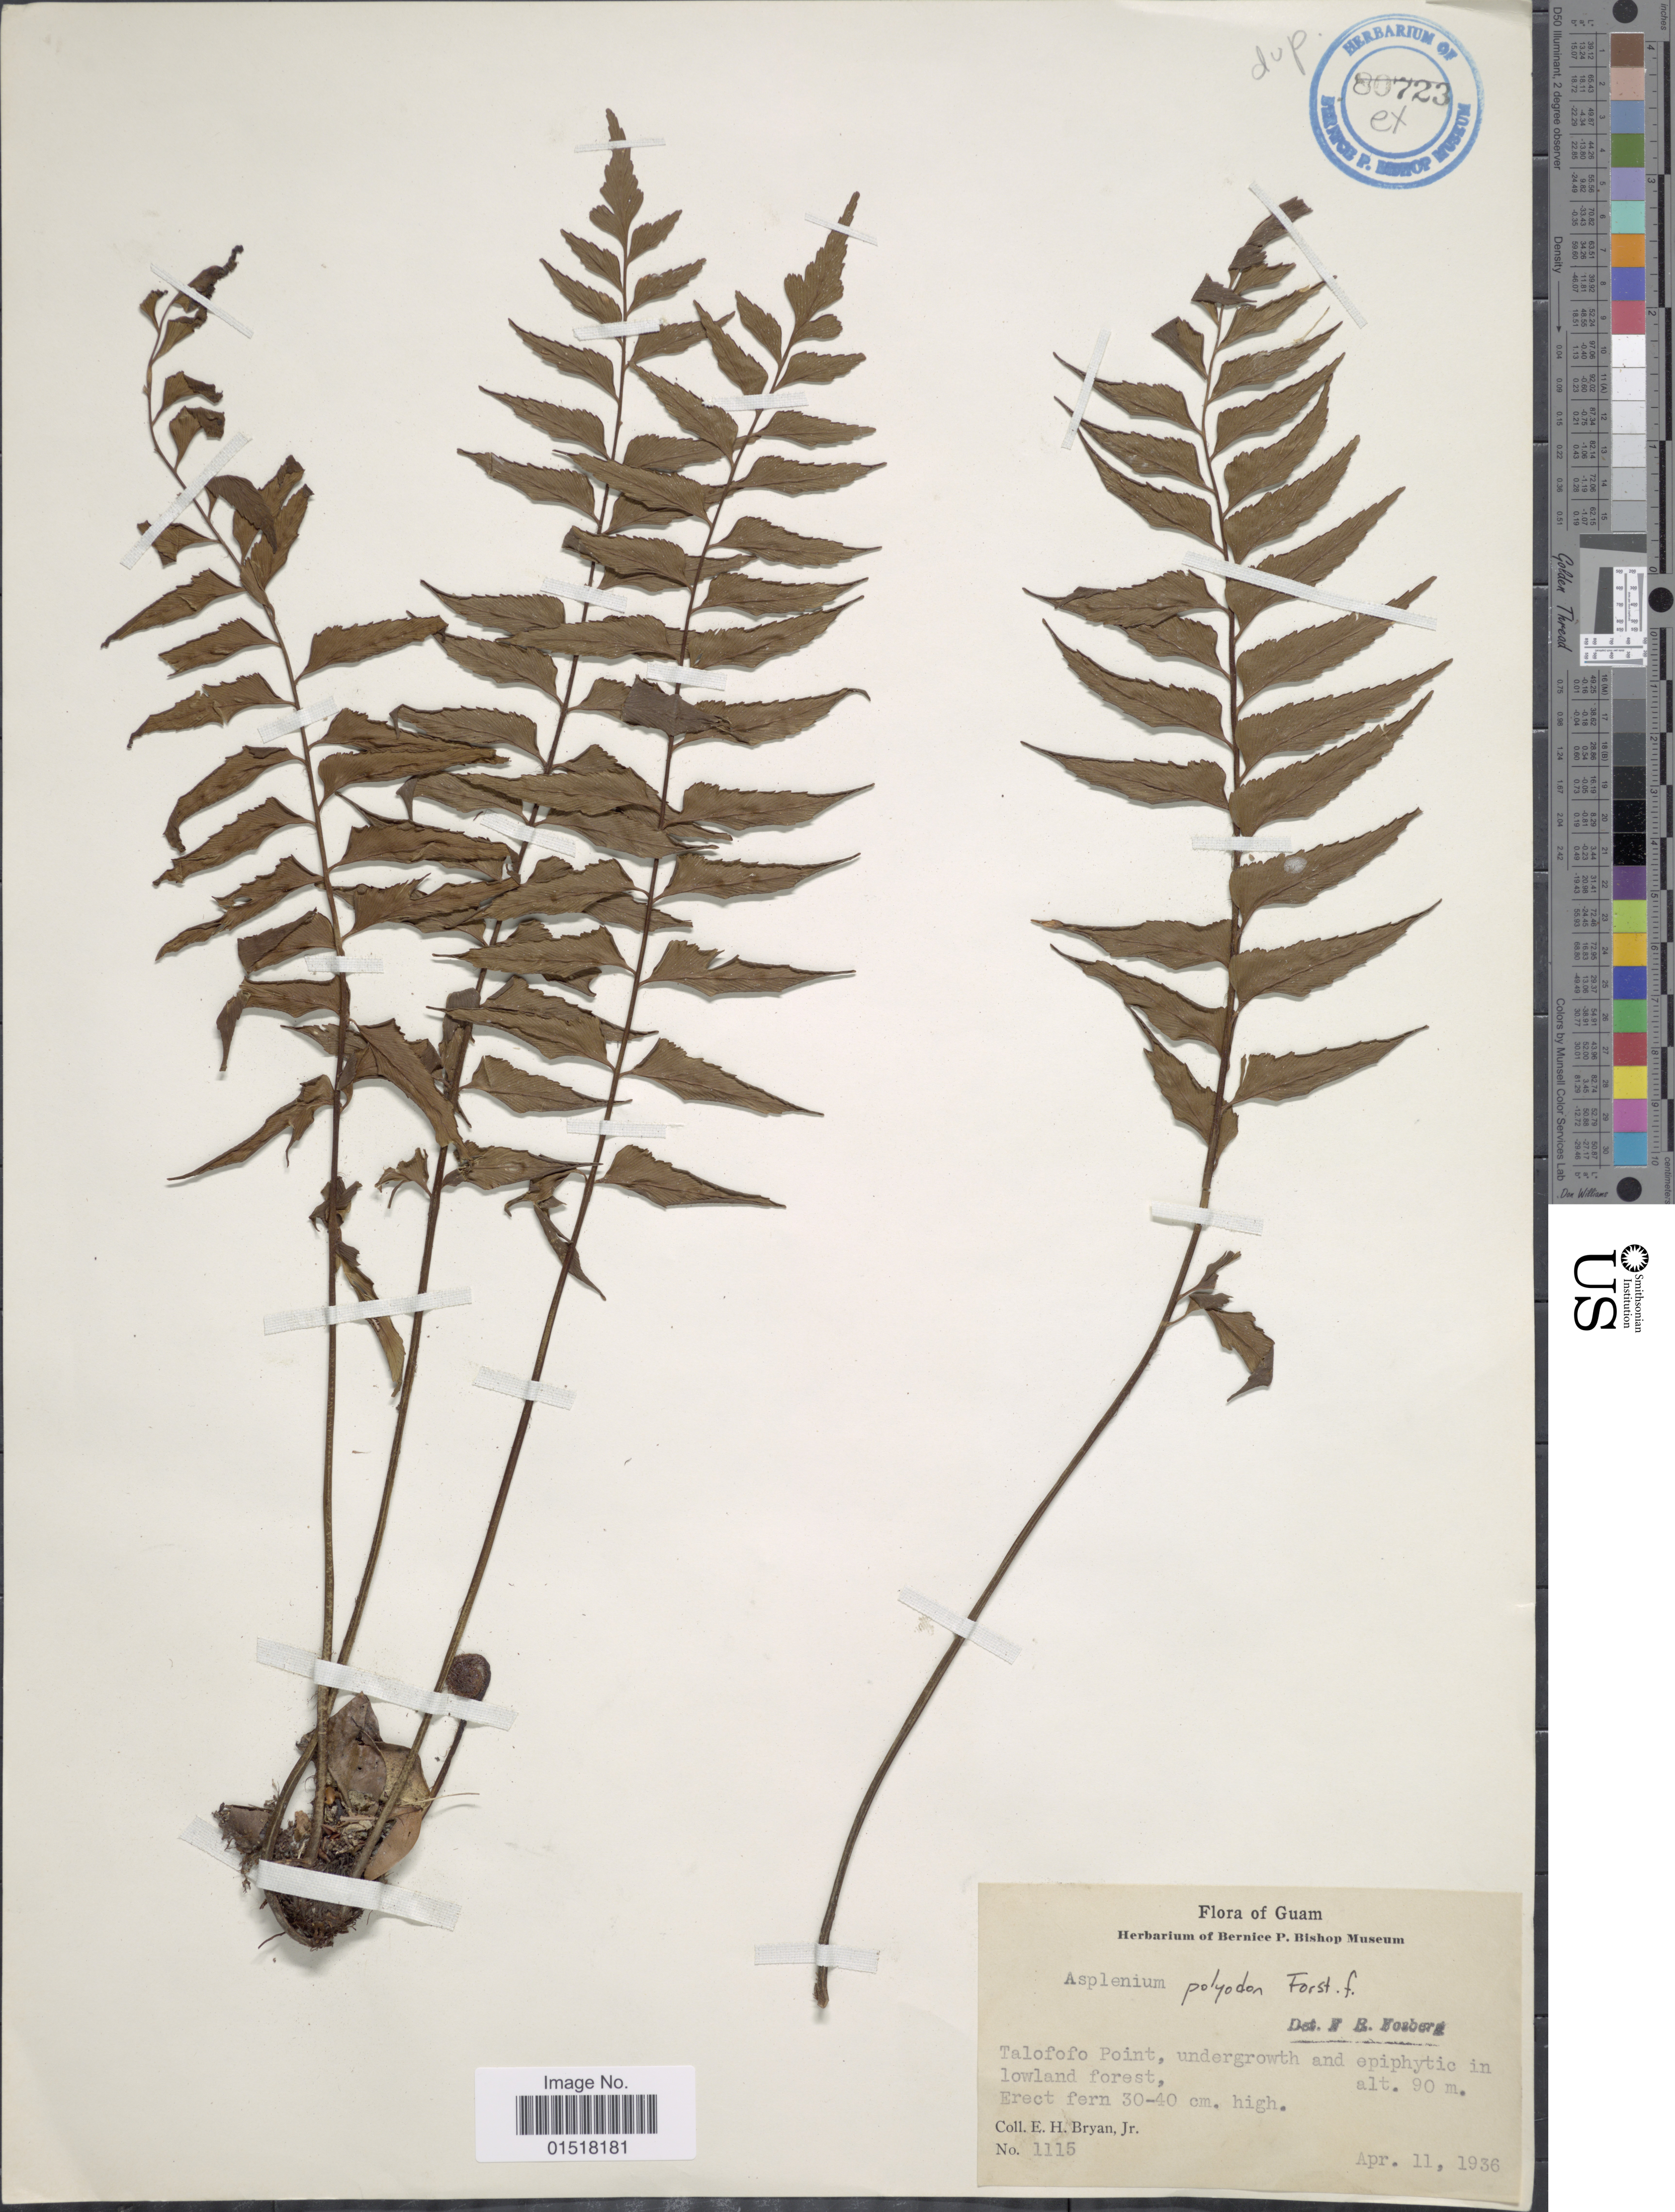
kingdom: Plantae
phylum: Tracheophyta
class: Polypodiopsida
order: Polypodiales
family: Aspleniaceae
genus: Asplenium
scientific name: Asplenium polyodon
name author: G. Forst.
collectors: E. Bryan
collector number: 1115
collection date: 1936-04-11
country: Guam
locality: Talofofo Point, undergrowth and epiphytic in lowland forest.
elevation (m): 90